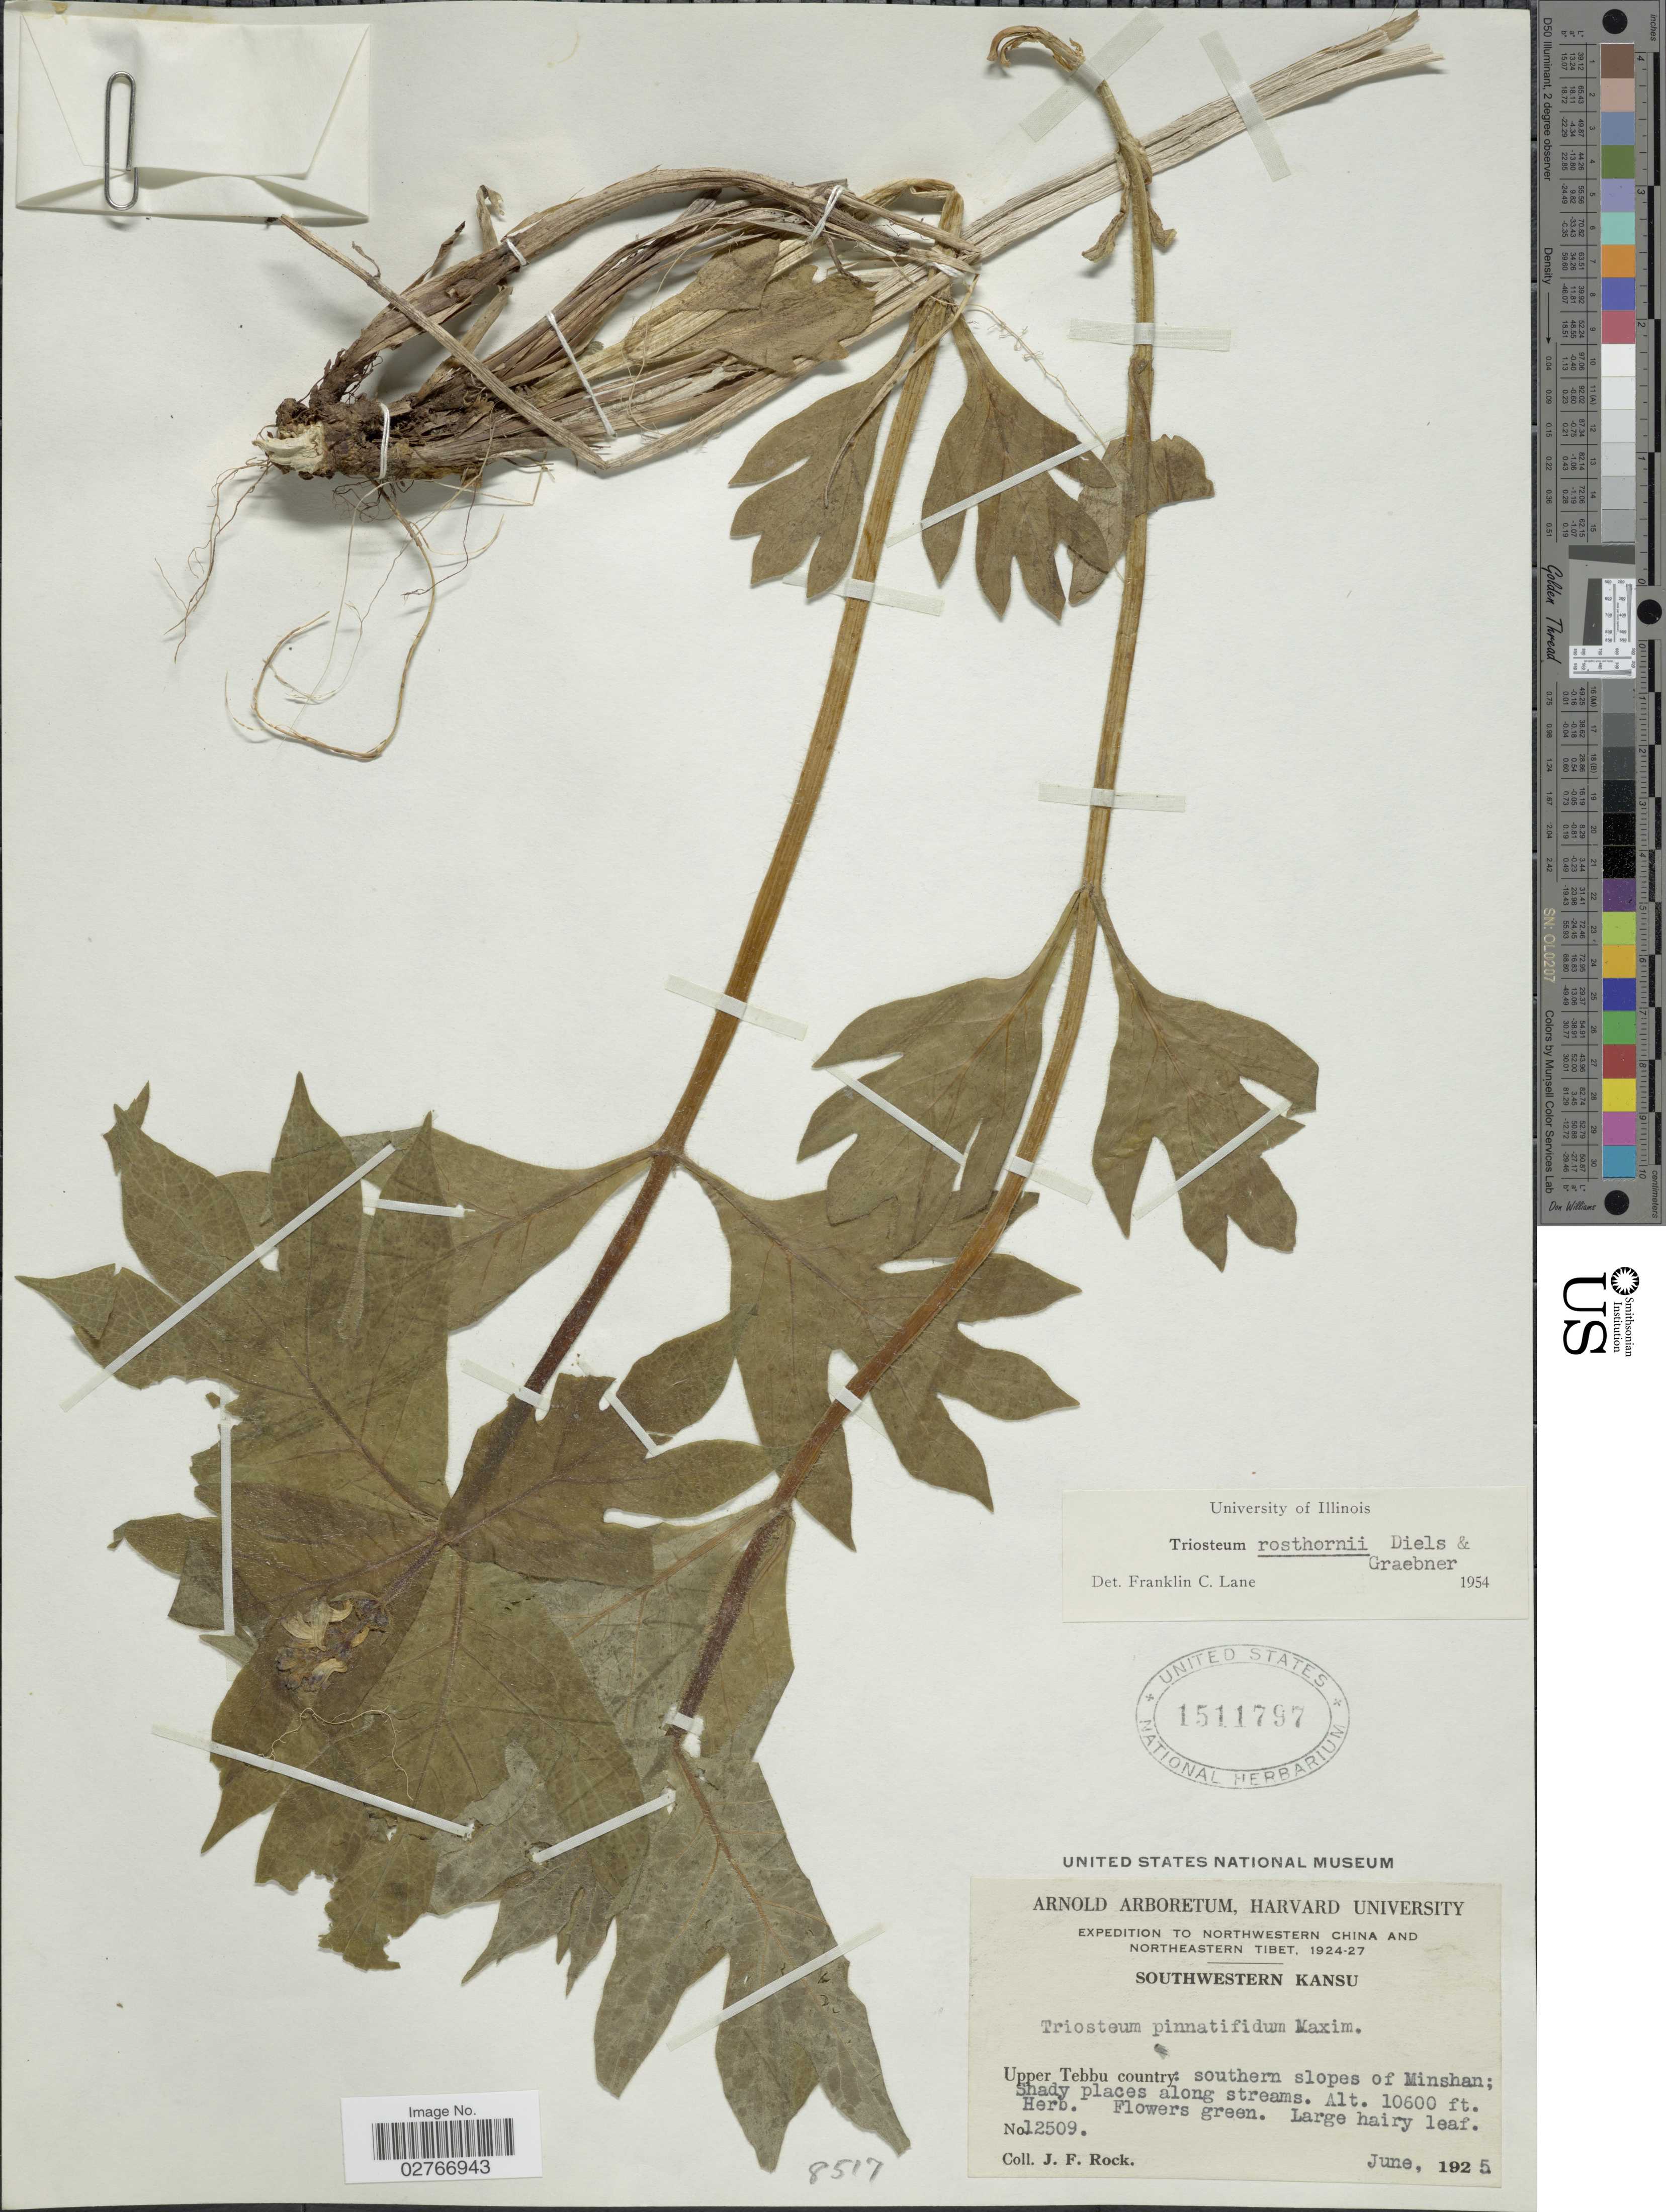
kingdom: Plantae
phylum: Tracheophyta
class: Magnoliopsida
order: Dipsacales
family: Caprifoliaceae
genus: Triosteum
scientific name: Triosteum rosthornii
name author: Diels & Graebn.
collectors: J. Rock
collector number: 12509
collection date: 1925-06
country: China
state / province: Gansu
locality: Northwestern China and Northeastern Tibet. Southwestern Kansu. Upper Tebbu country: southern slopes of Minshan.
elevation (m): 3231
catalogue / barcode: US 1511797